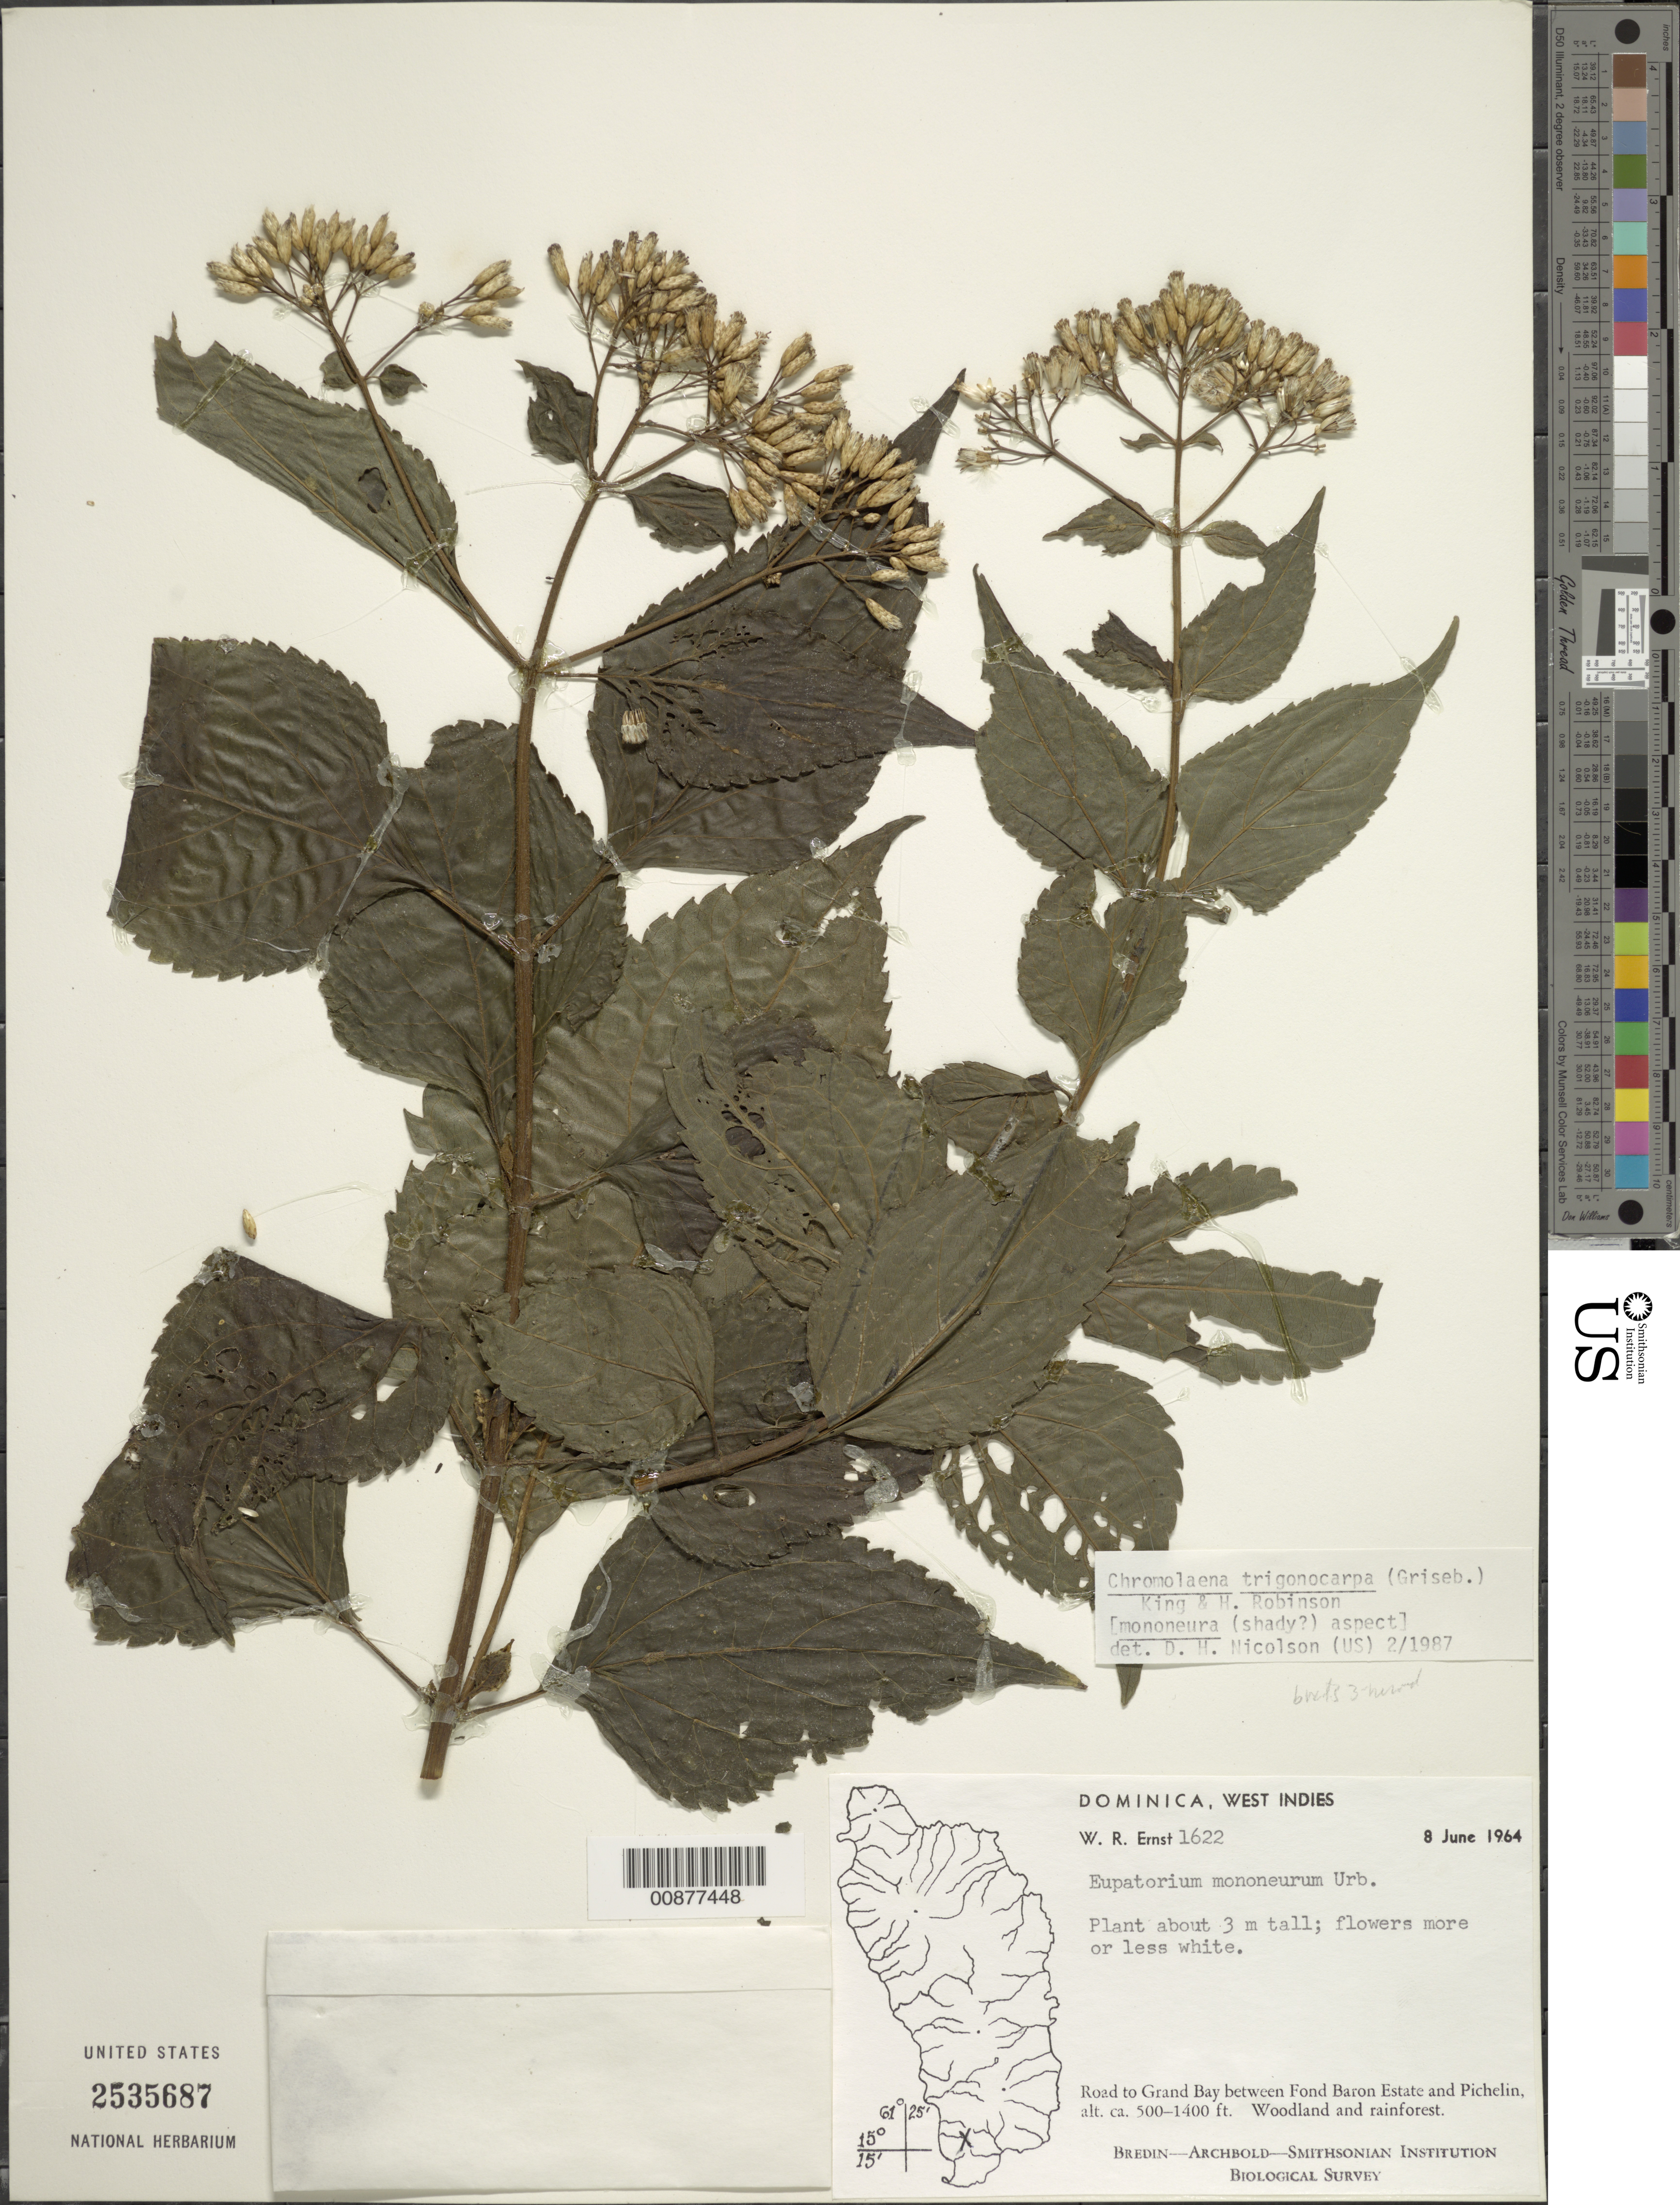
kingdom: Plantae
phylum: Tracheophyta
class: Magnoliopsida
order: Asterales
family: Asteraceae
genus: Chromolaena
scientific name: Chromolaena trigonocarpa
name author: (Griseb.) R.M. King & H. Rob.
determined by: Nicolson, Dan H.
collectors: W. R. Ernst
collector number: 1622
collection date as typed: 08 Jun 1964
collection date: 1964-06-08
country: Dominica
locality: Road to Grand Bay between Fond Baron Estate and Pichelin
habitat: Woodland and rainforest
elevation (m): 152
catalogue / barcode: US 2535687